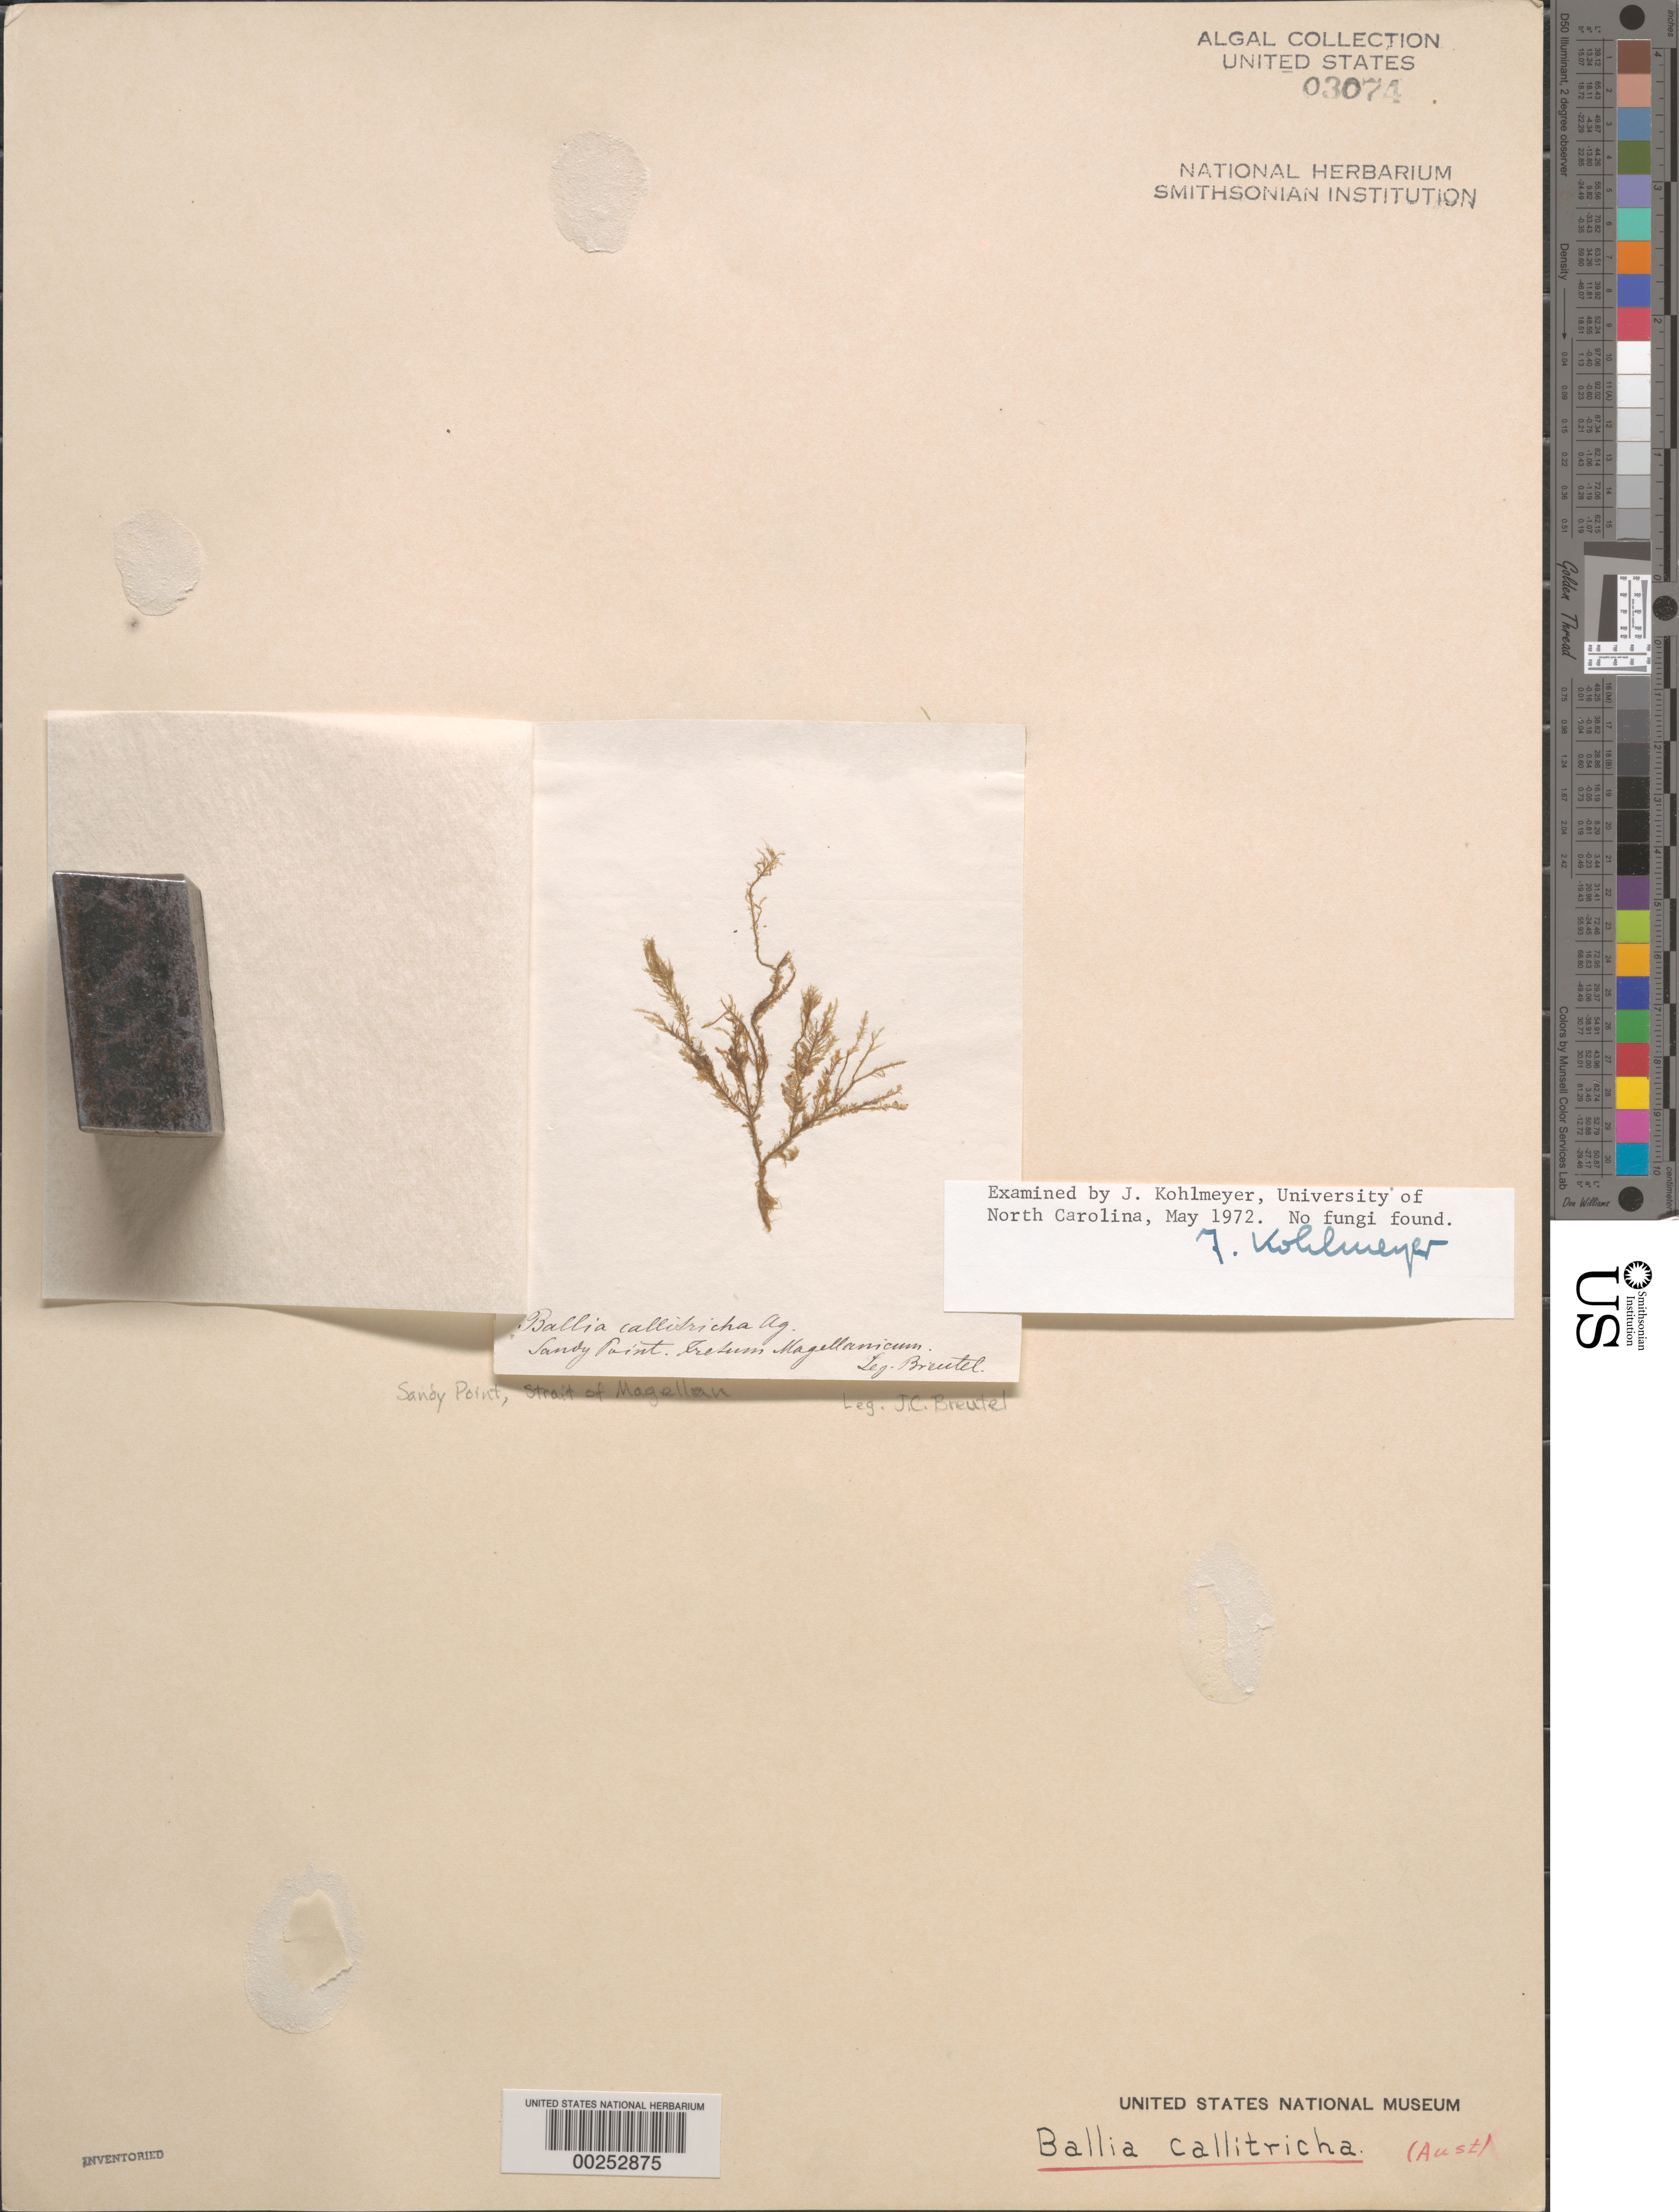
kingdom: Plantae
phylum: Rhodophyta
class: Florideophyceae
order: Balliales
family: Balliaceae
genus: Ballia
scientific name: Ballia callitricha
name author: (C. Agardh) Kützing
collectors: J. Breutel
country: Chile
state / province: Magallanes y de la Antártica Chilena (XII)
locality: Sandy point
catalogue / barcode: US 3074